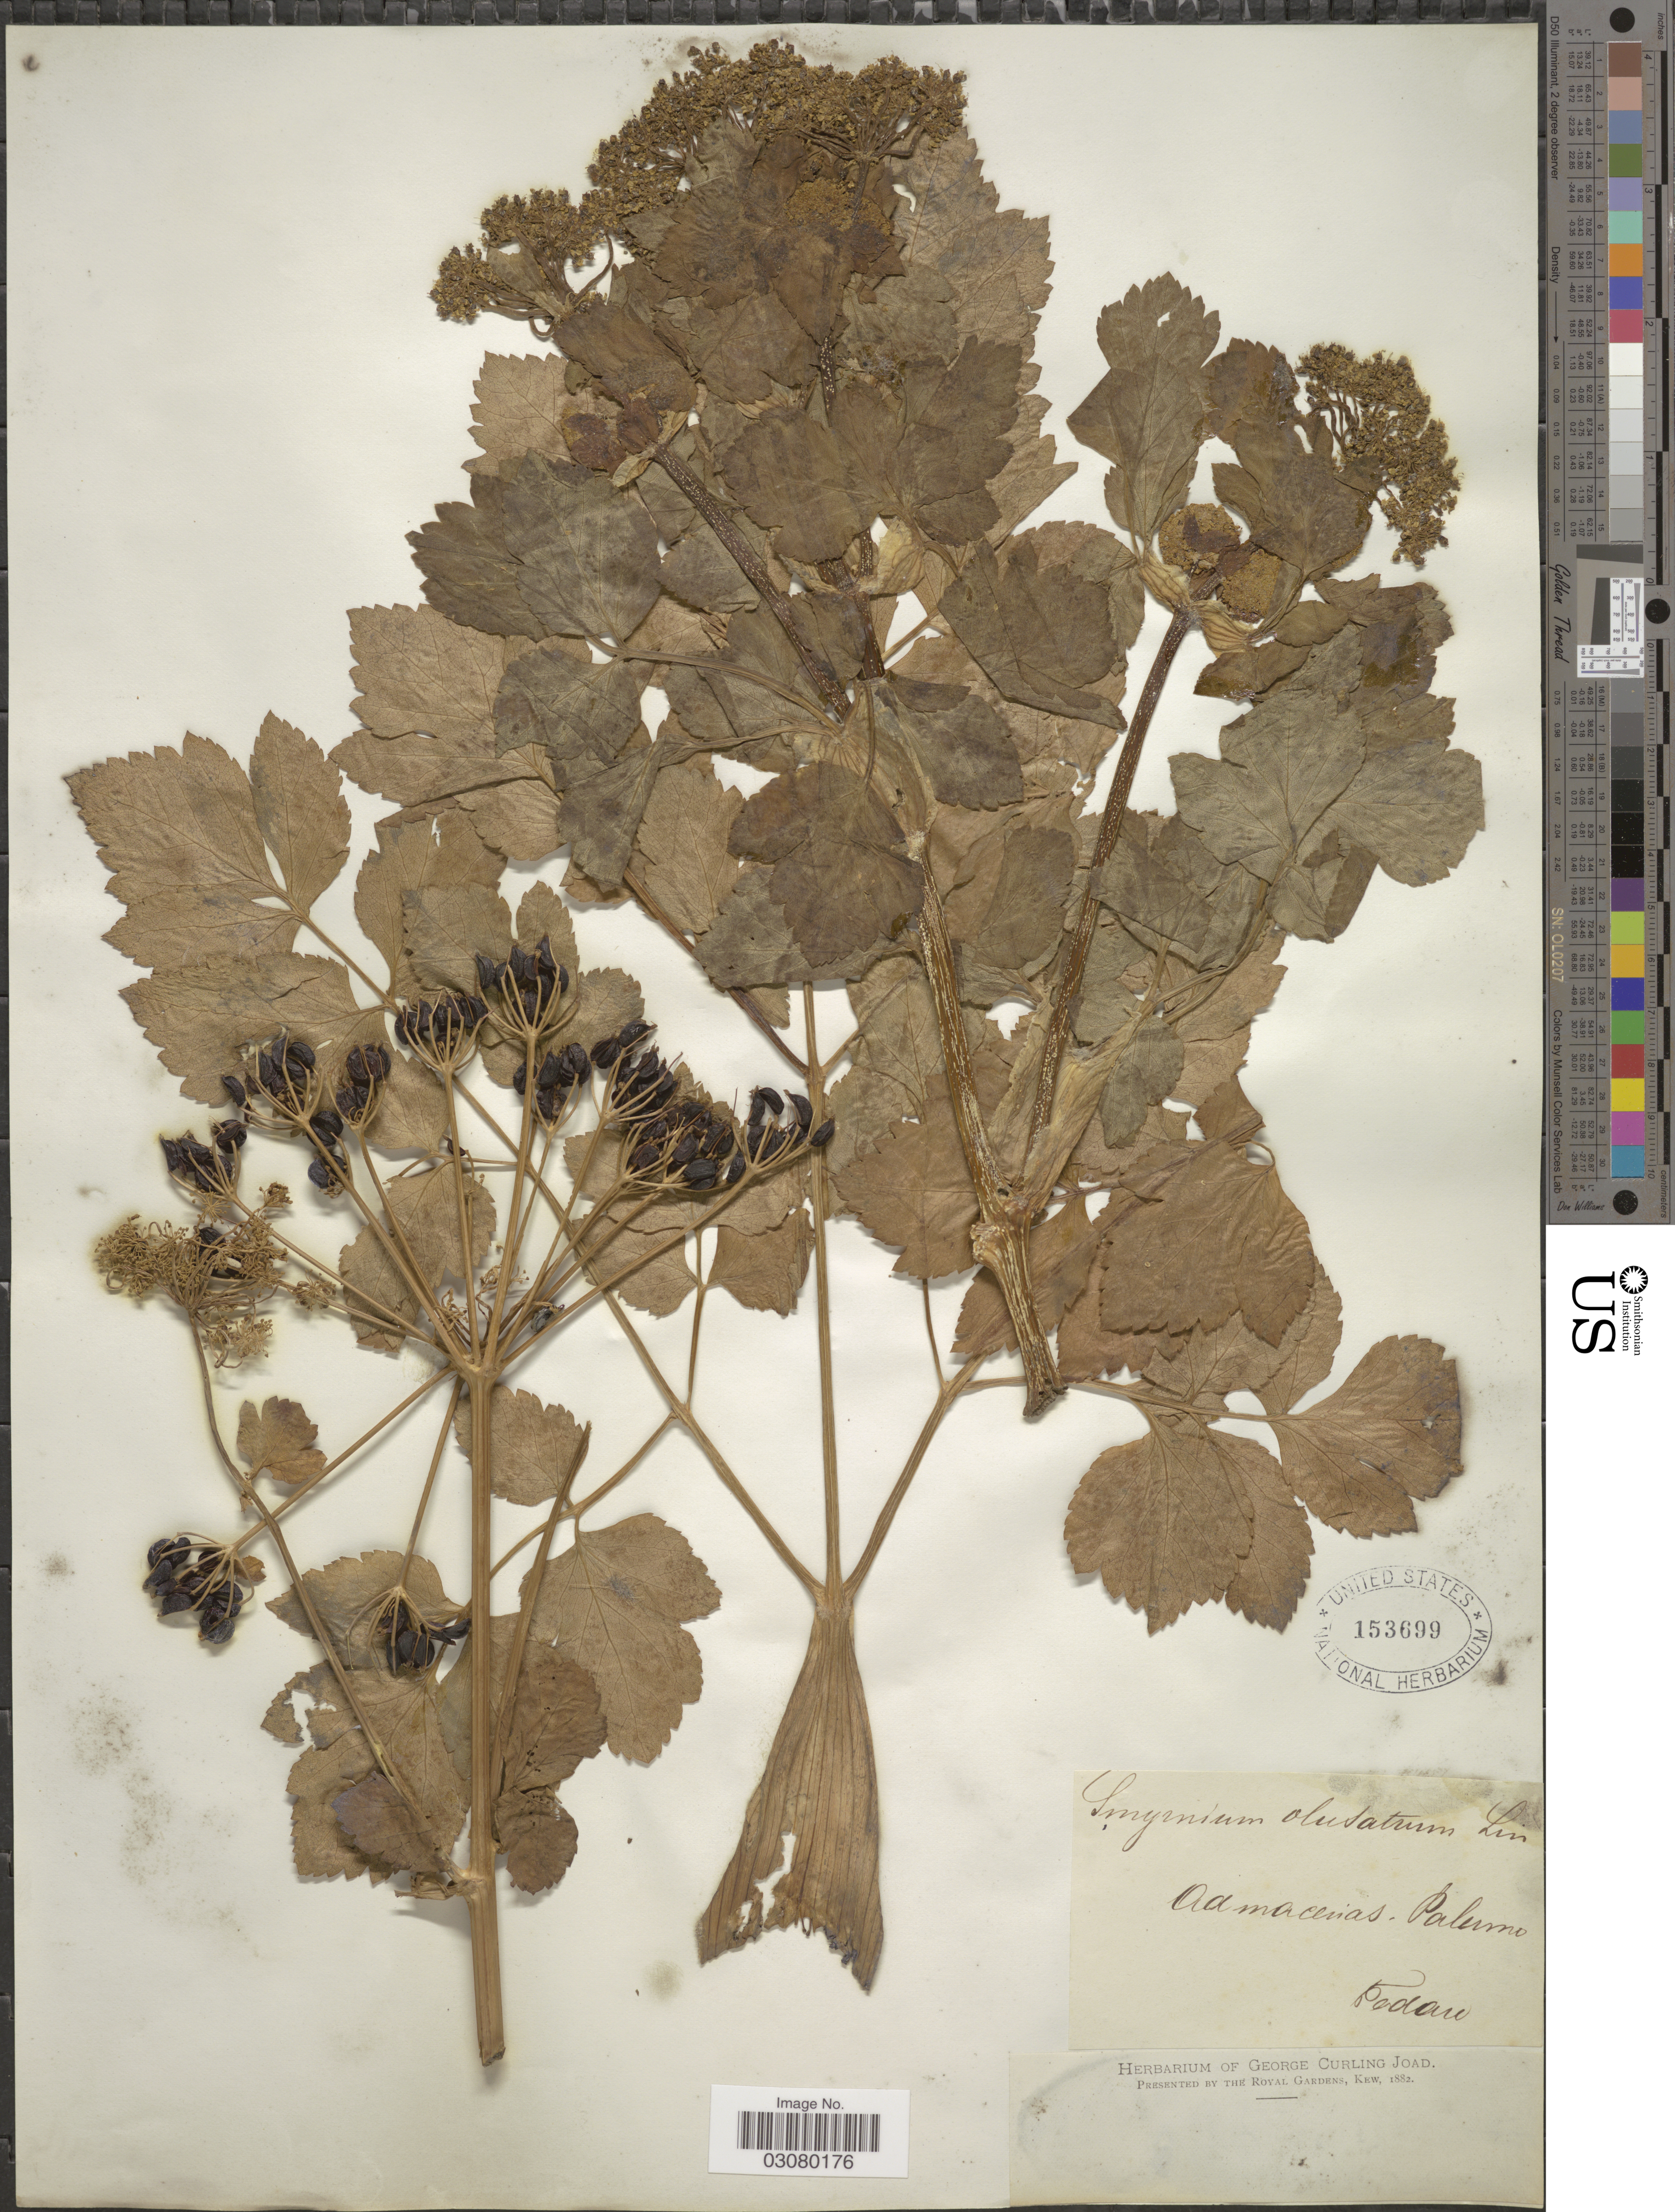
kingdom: Plantae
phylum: Tracheophyta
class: Magnoliopsida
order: Apiales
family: Apiaceae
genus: Smyrnium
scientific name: Smyrnium olusatrum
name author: L.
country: Italy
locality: Ad macerias - Palermo.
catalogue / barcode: US 153699